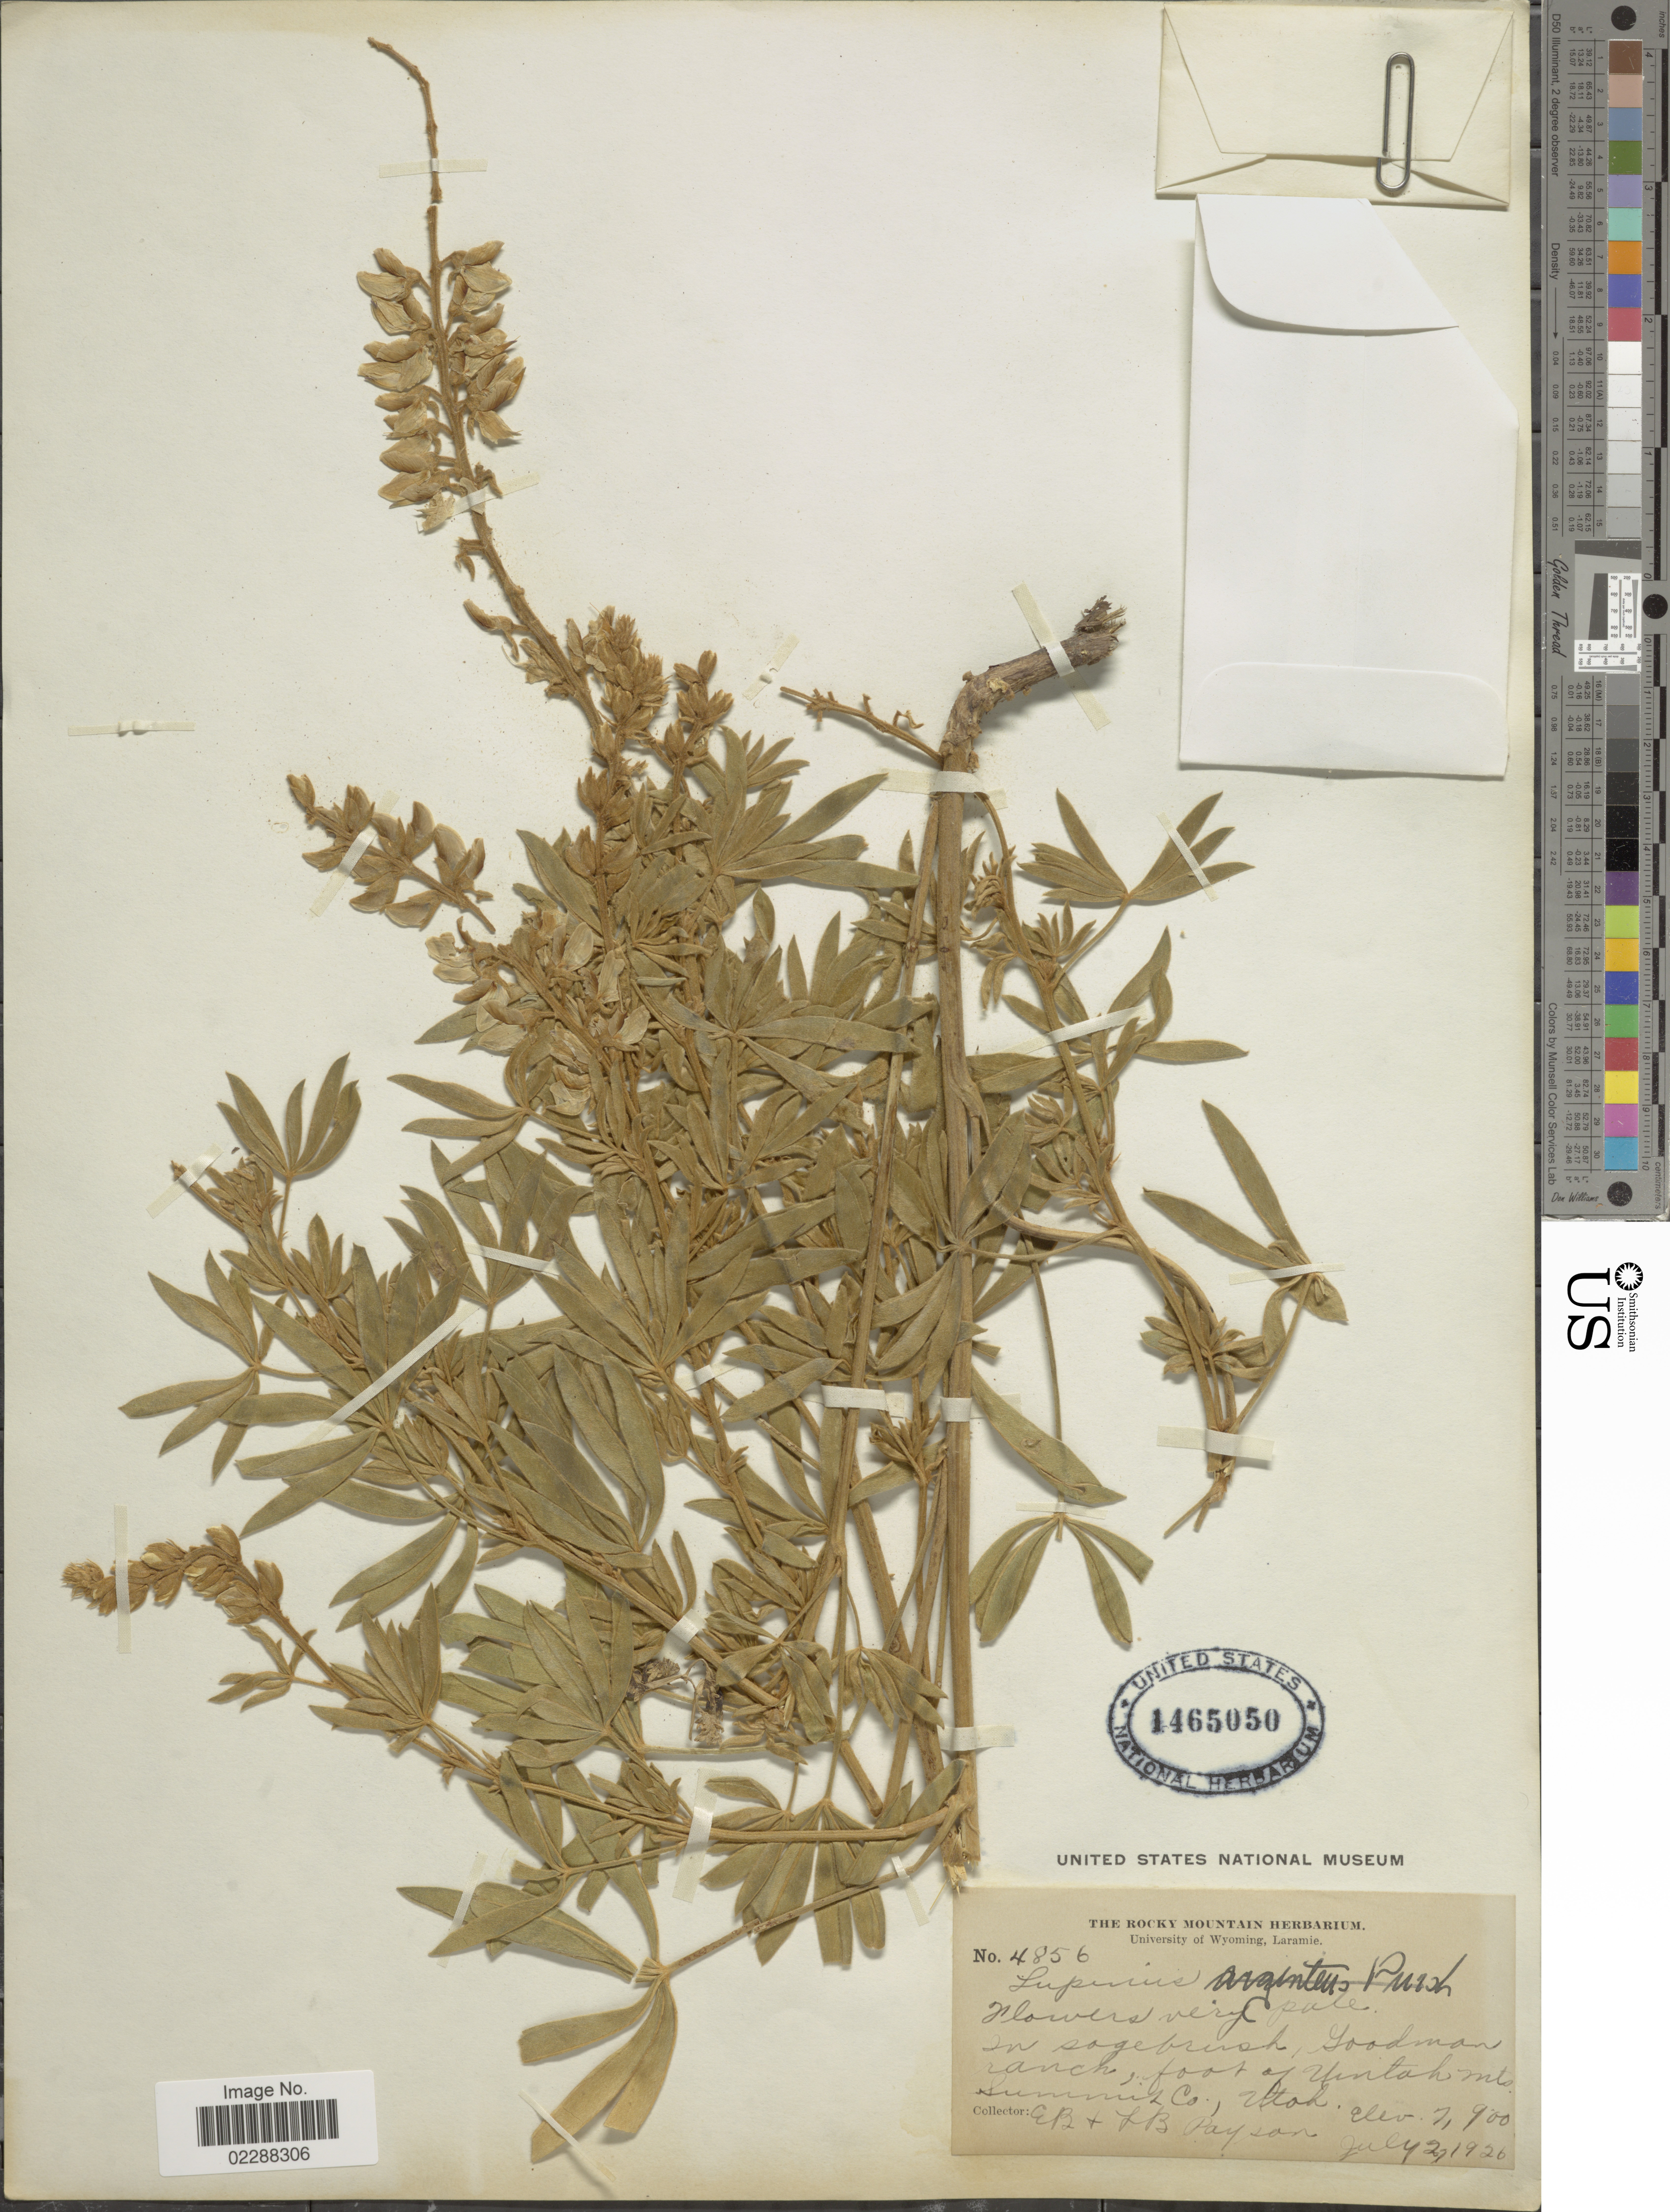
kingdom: Plantae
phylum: Tracheophyta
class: Magnoliopsida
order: Fabales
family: Fabaceae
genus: Lupinus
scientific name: Lupinus sp.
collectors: E. B. Payson & L. Payson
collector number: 4856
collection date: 1926-07-02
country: United States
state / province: Utah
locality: Goodman ranch, foot of Uintah mts., Summit Co., Utah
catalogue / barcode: US 1465050